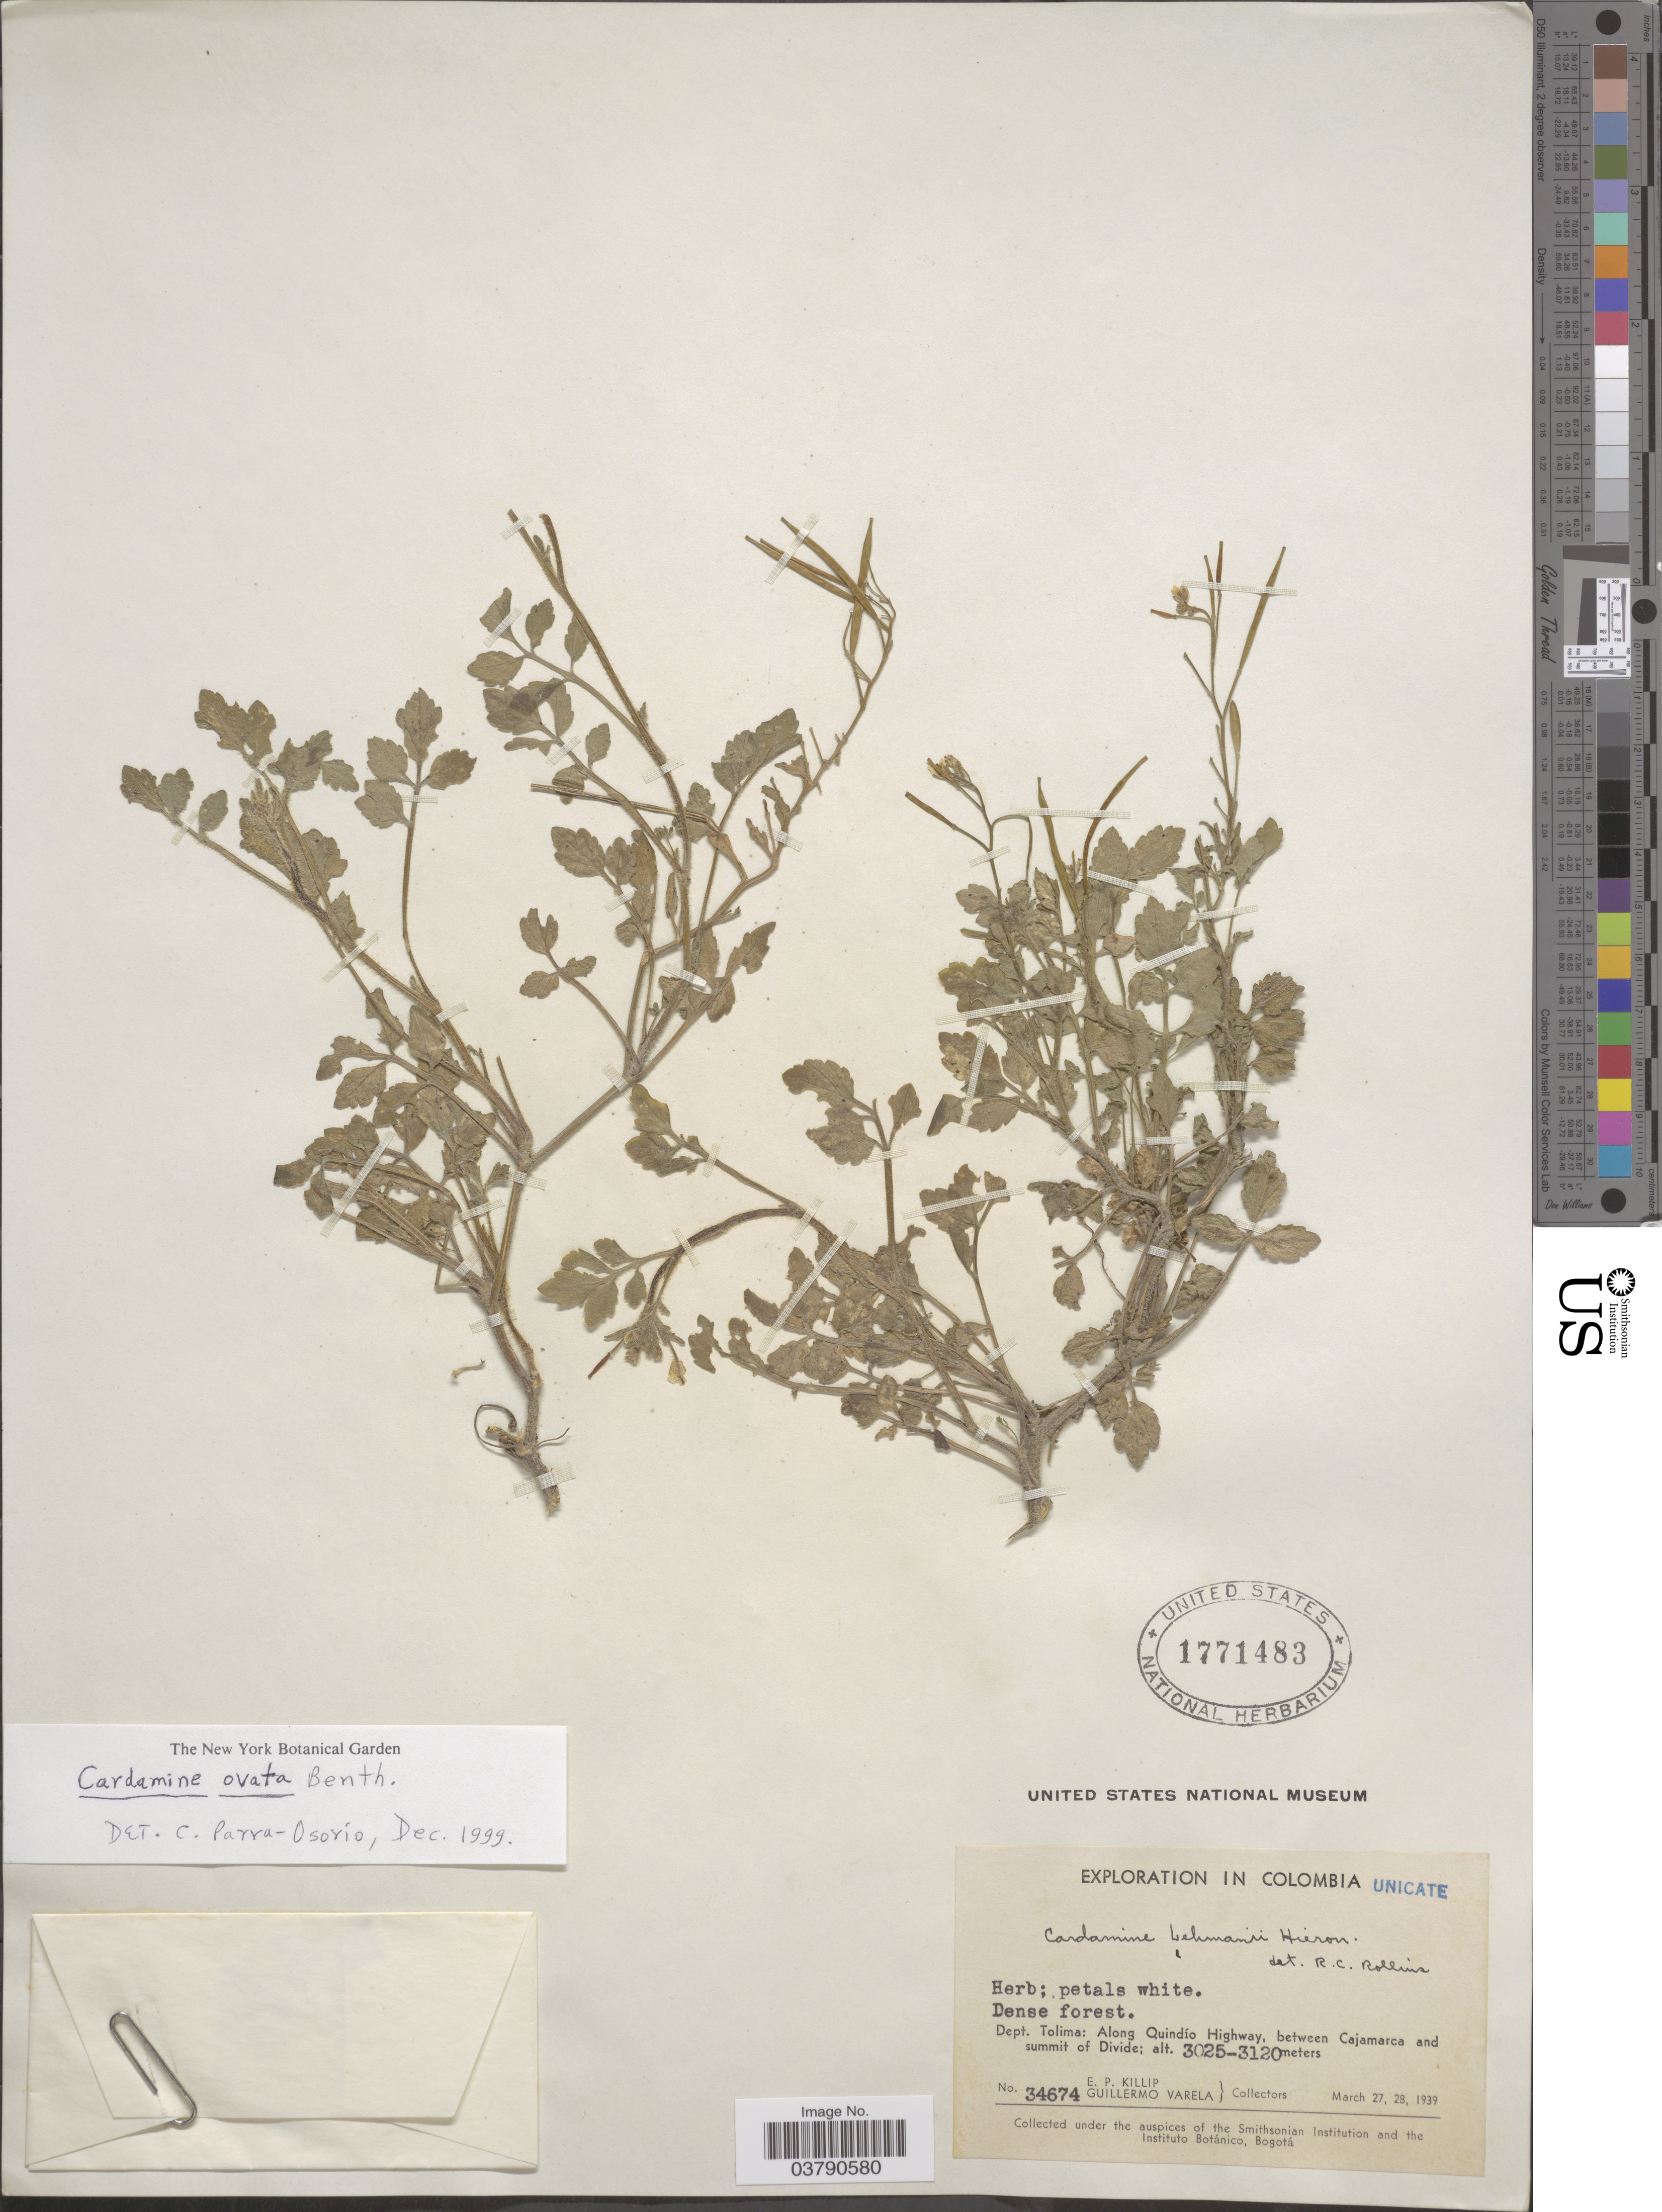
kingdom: Plantae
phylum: Tracheophyta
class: Magnoliopsida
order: Brassicales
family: Brassicaceae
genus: Cardamine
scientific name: Cardamine ovata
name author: Benth.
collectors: E. P. Killip & G. Varela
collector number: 34674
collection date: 1939-03-27/1939-03-28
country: Colombia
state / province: Tolima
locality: Dept. Tolima: Along Quindío Highway, between Cajamarca and summit of Divide.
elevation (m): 3025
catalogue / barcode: US 1771483